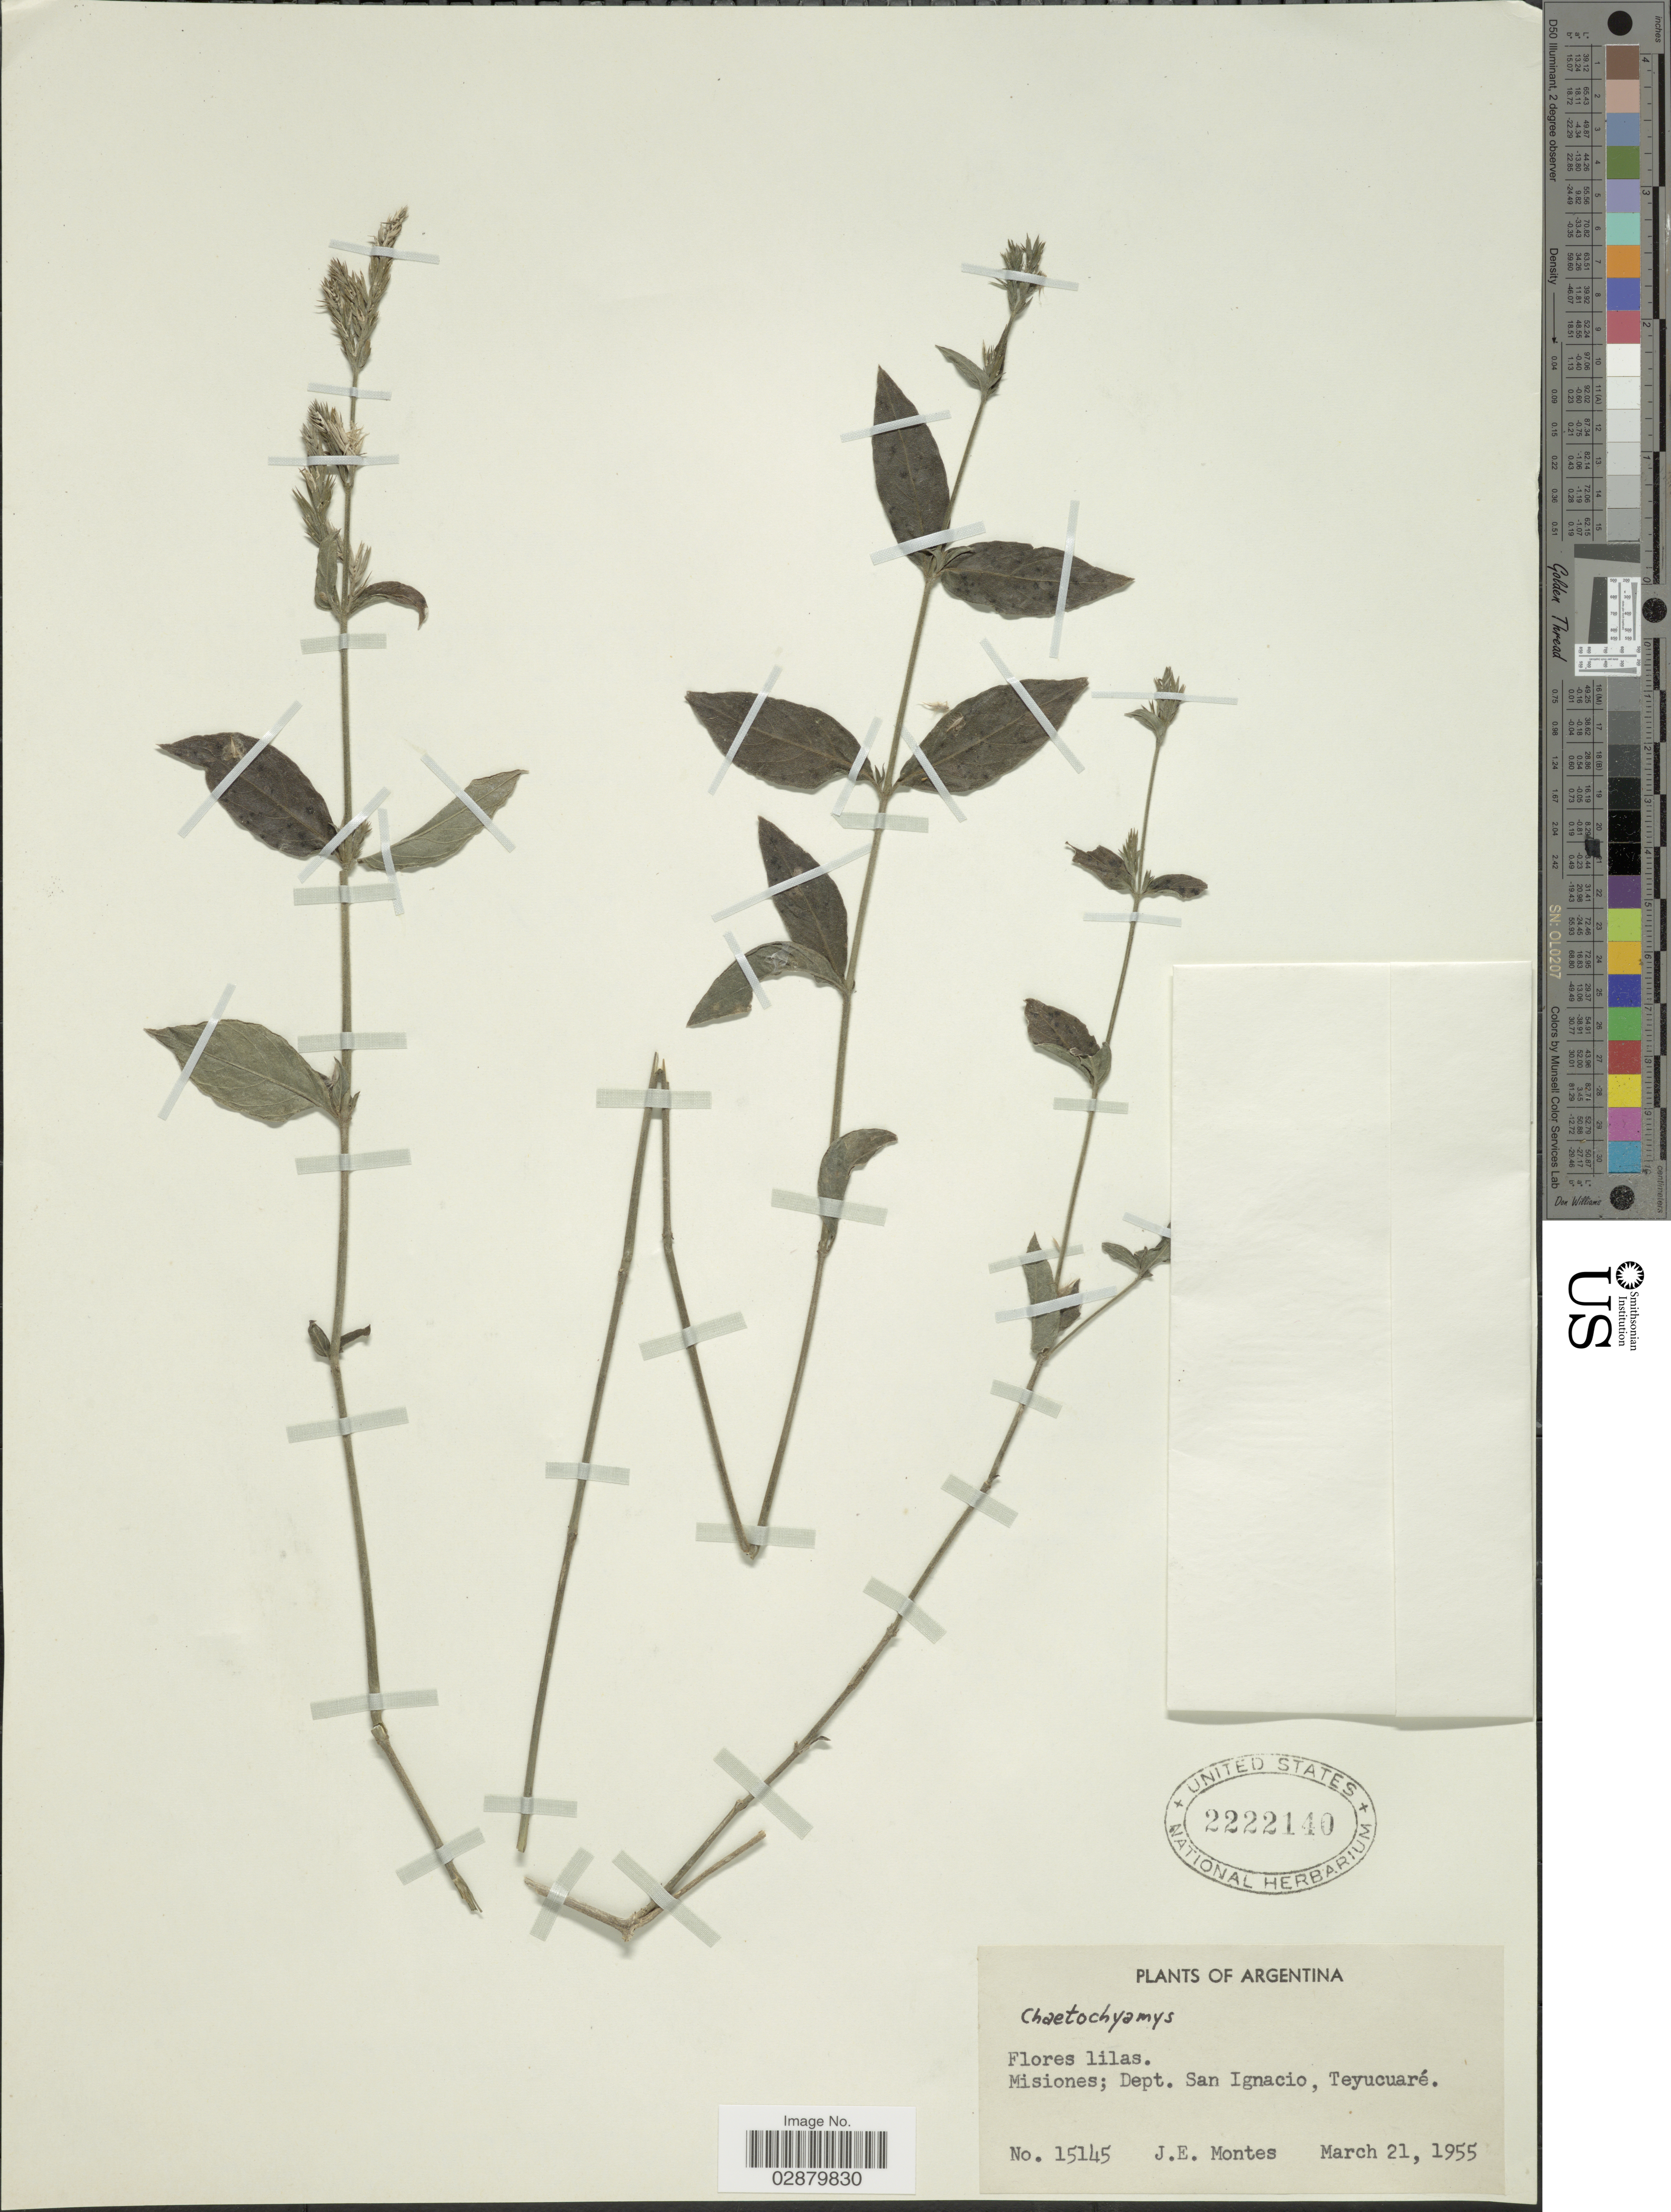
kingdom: Plantae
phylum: Tracheophyta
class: Magnoliopsida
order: Lamiales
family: Acanthaceae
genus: Justicia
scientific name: Justicia oblonga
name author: (Nees) Lindau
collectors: J. E. Montes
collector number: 15145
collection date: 1955-03-21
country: Argentina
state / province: Misiones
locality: Dep. San Ignacio, Teyucuaré.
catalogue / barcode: US 2222140